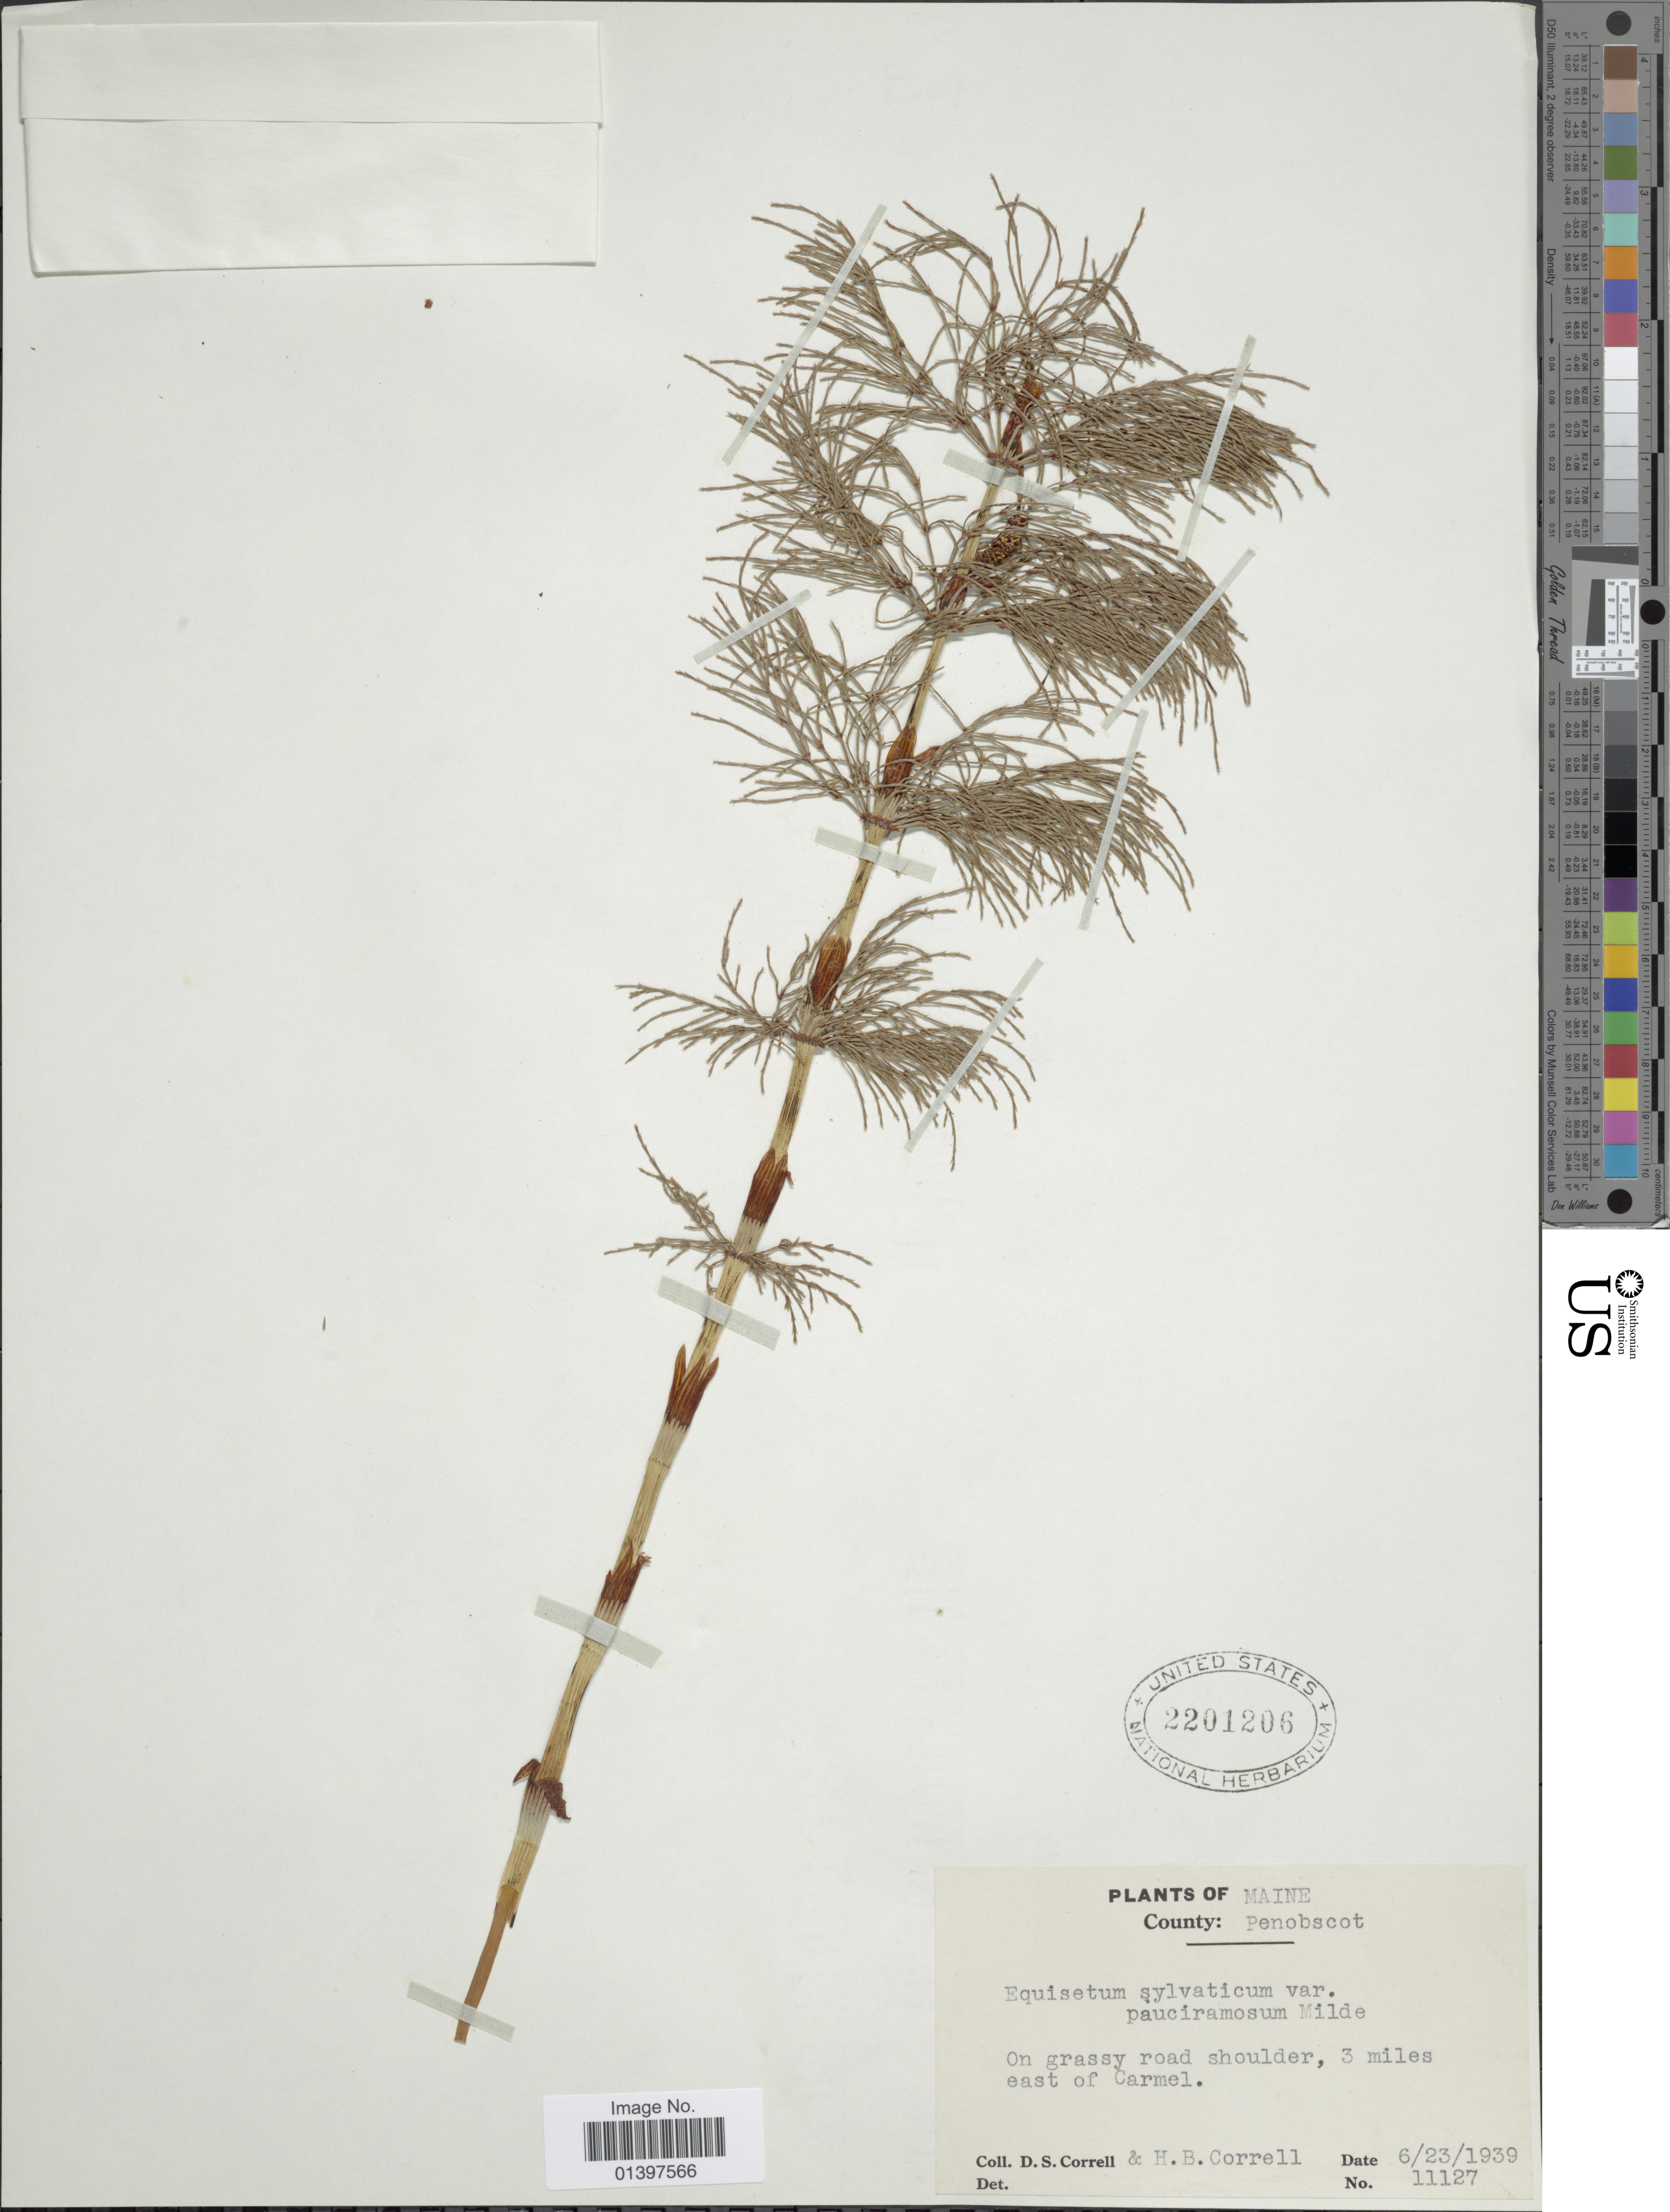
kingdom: Plantae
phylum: Tracheophyta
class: Polypodiopsida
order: Equisetales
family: Equisetaceae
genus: Equisetum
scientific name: Equisetum sylvaticum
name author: L.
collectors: D. S. Correll & H. Correll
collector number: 11127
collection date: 1939-06-23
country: United States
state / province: Maine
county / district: Penobscot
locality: County: Penobscot, on grassy road shoulder, 3 miles east of Carrmel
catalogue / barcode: US 2201206